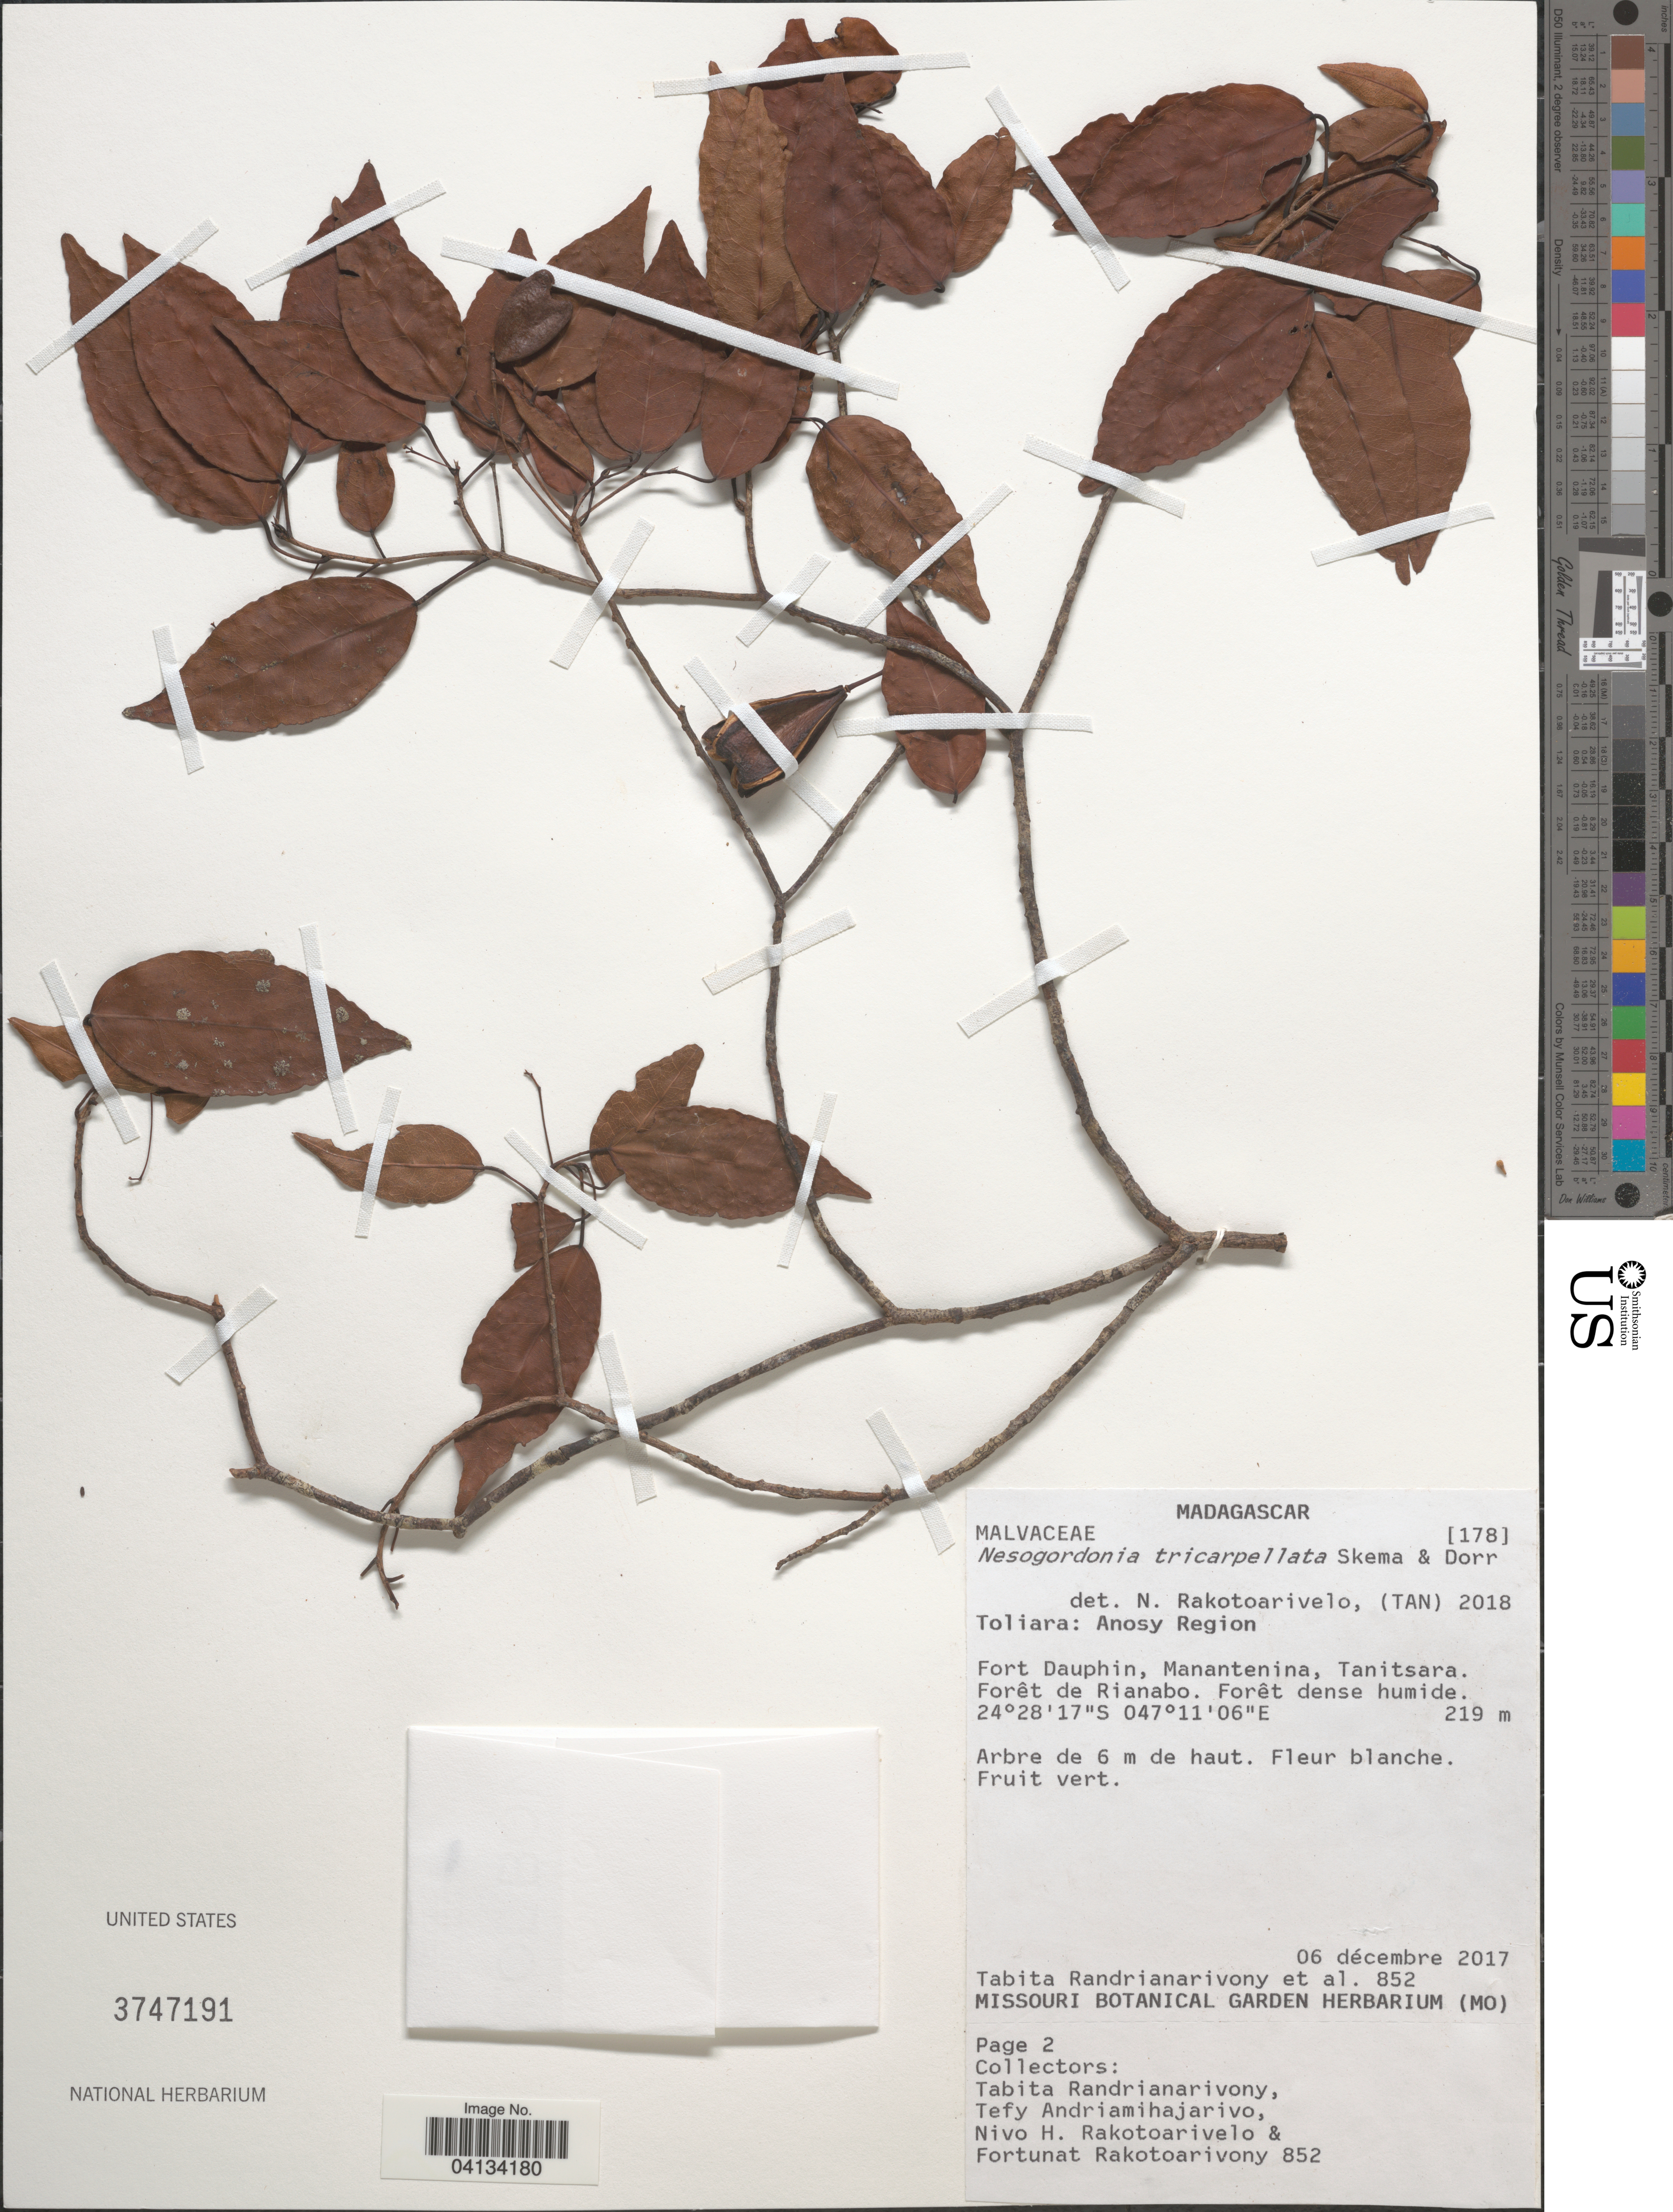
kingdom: Plantae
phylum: Tracheophyta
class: Magnoliopsida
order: Malvales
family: Malvaceae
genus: Nesogordonia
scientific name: Nesogordonia tricarpellata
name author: Skema & Dorr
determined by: Rakotoarivelo, N.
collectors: T. Randrianarivony, T. H. Andriamihajarivo, N. Rakotoarivelo & F. Rakotoarivony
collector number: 852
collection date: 2017-12-06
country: Madagascar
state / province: Anosy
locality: Anosy Region. Fort Dauphin, Manantenina, Tanitsara. Forêt de Rianabo.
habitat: foret dense humide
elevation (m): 219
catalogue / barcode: US 3747191